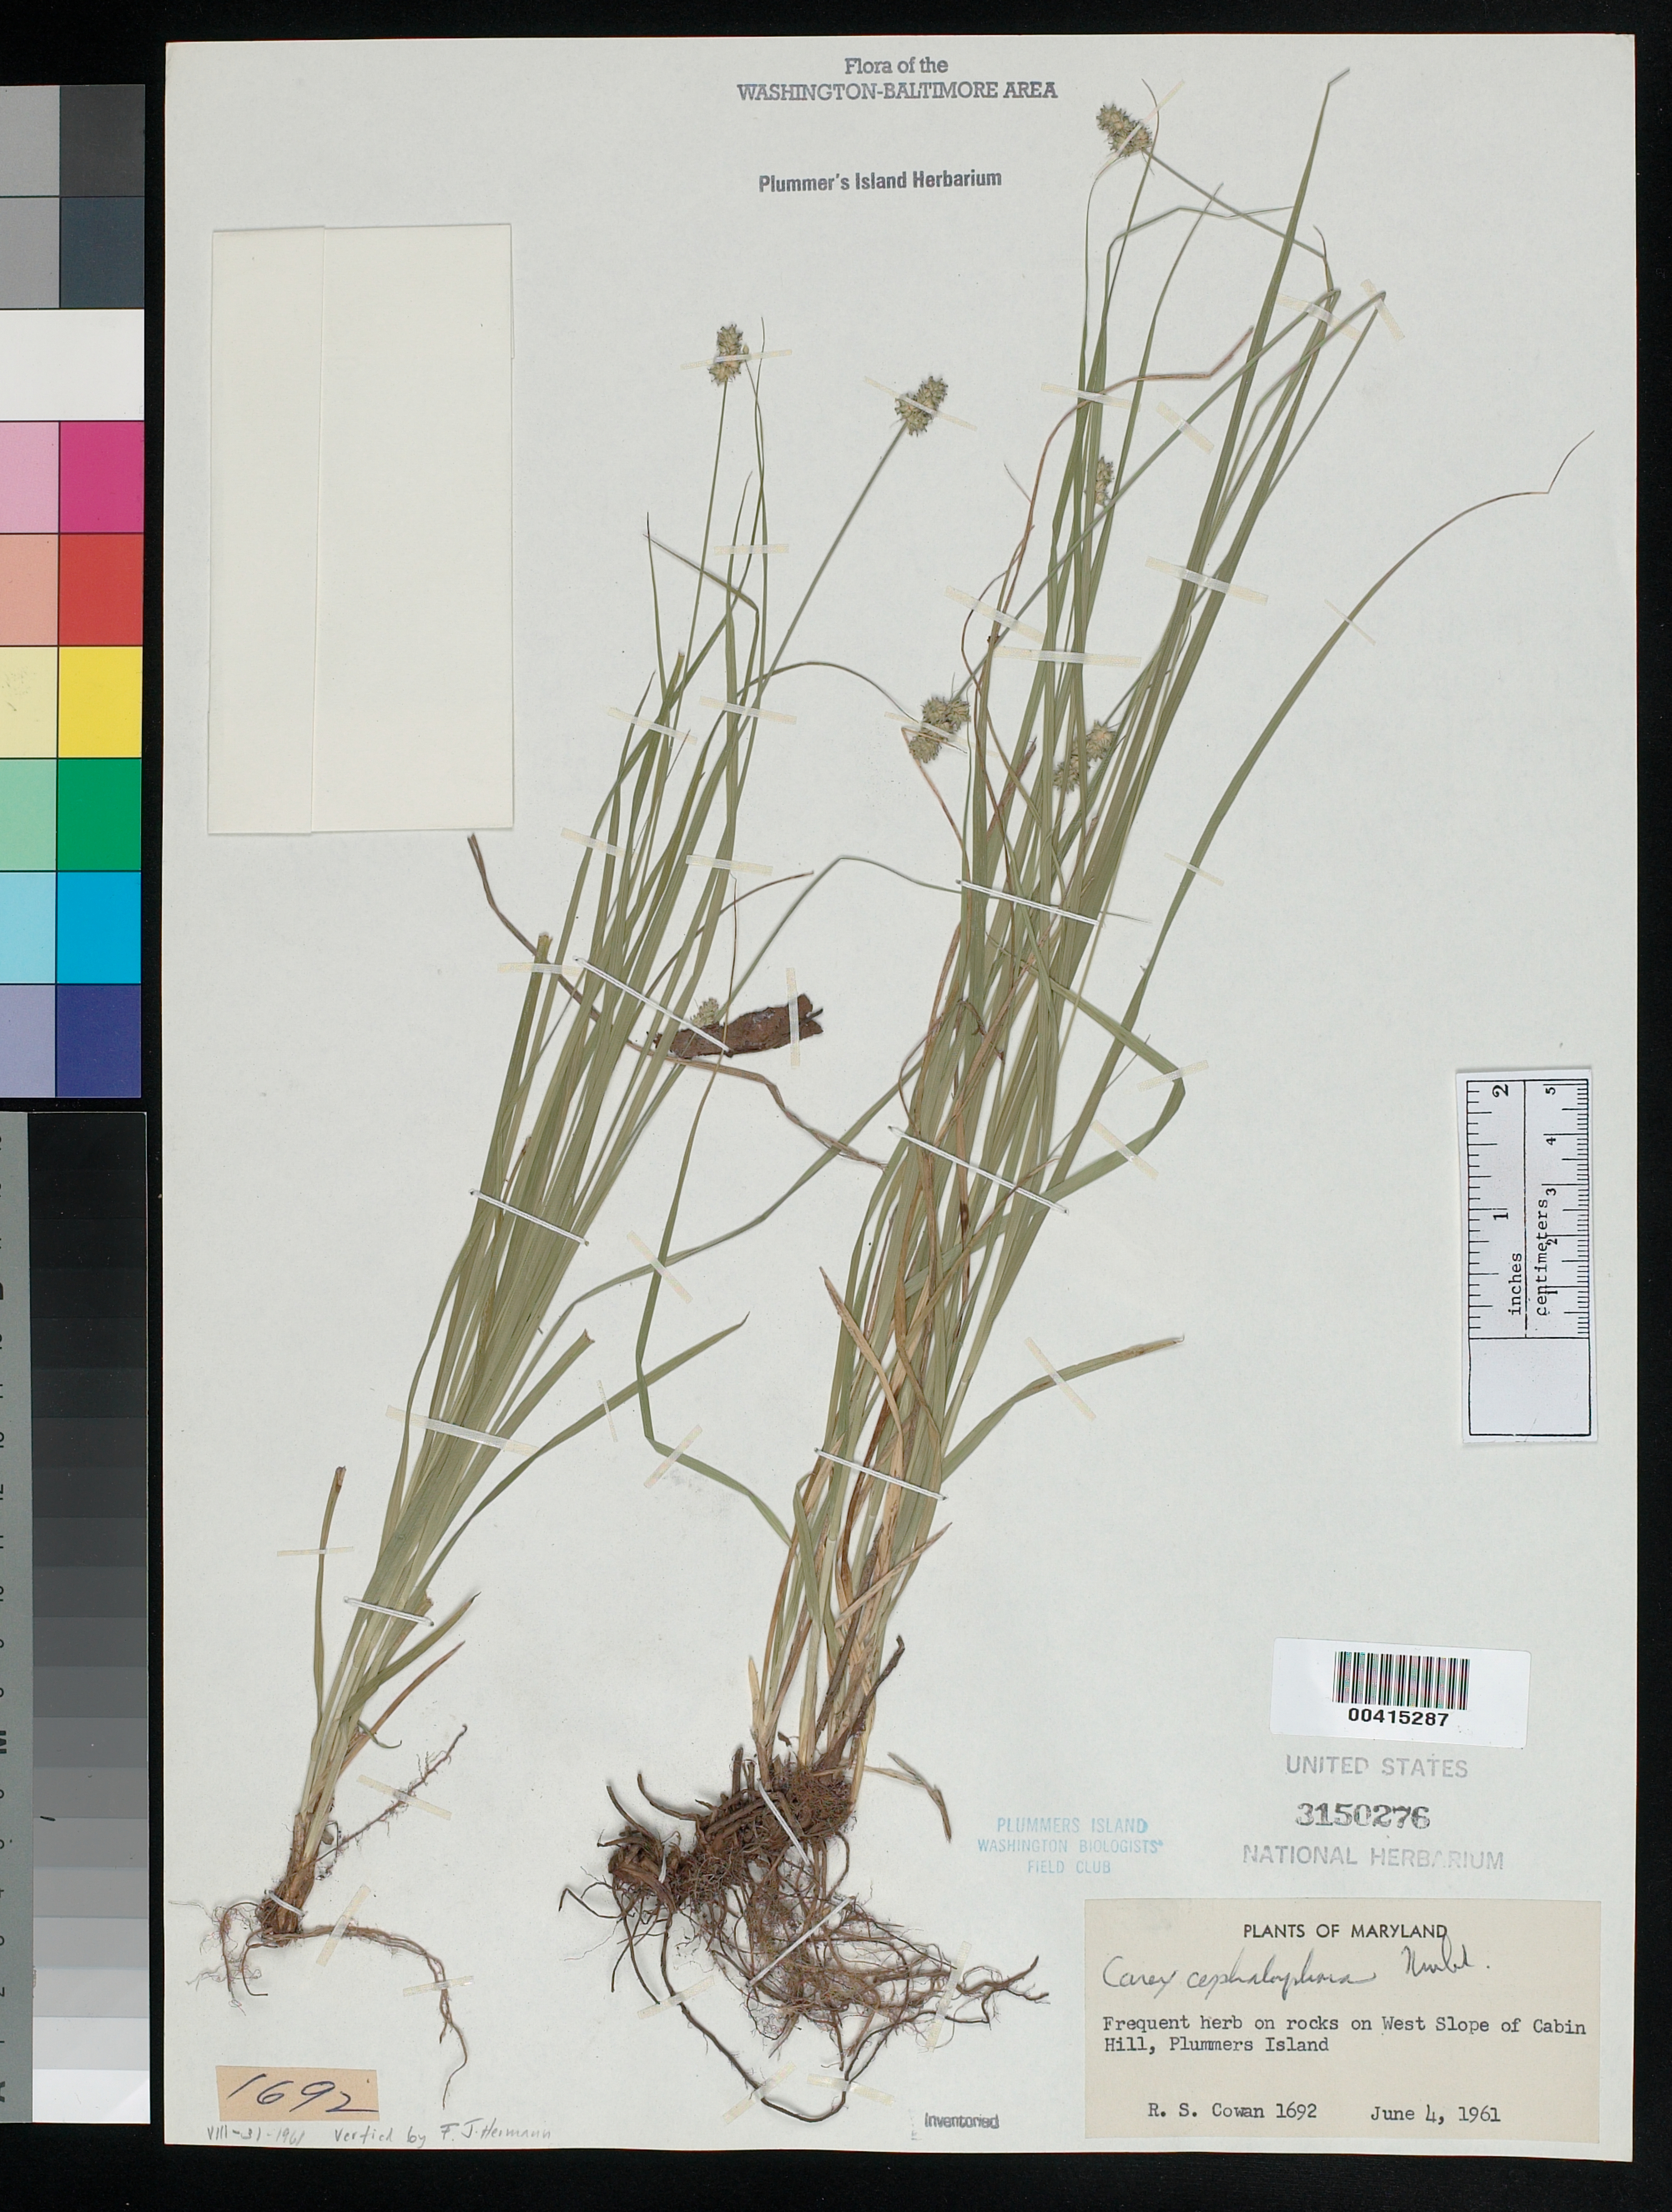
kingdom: Plantae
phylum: Tracheophyta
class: Liliopsida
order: Poales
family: Cyperaceae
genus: Carex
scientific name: Carex cephalophora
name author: Muhl. ex Willd.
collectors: R. S. Cowan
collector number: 1692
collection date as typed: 04 Jun 1961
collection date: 1961-06-04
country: United States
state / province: Maryland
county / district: Montgomery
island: Plummers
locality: Plummer's Island; west slope of Cabin Hill C. & O. Canal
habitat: Frequent herb on rocks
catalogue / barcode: US 3150276